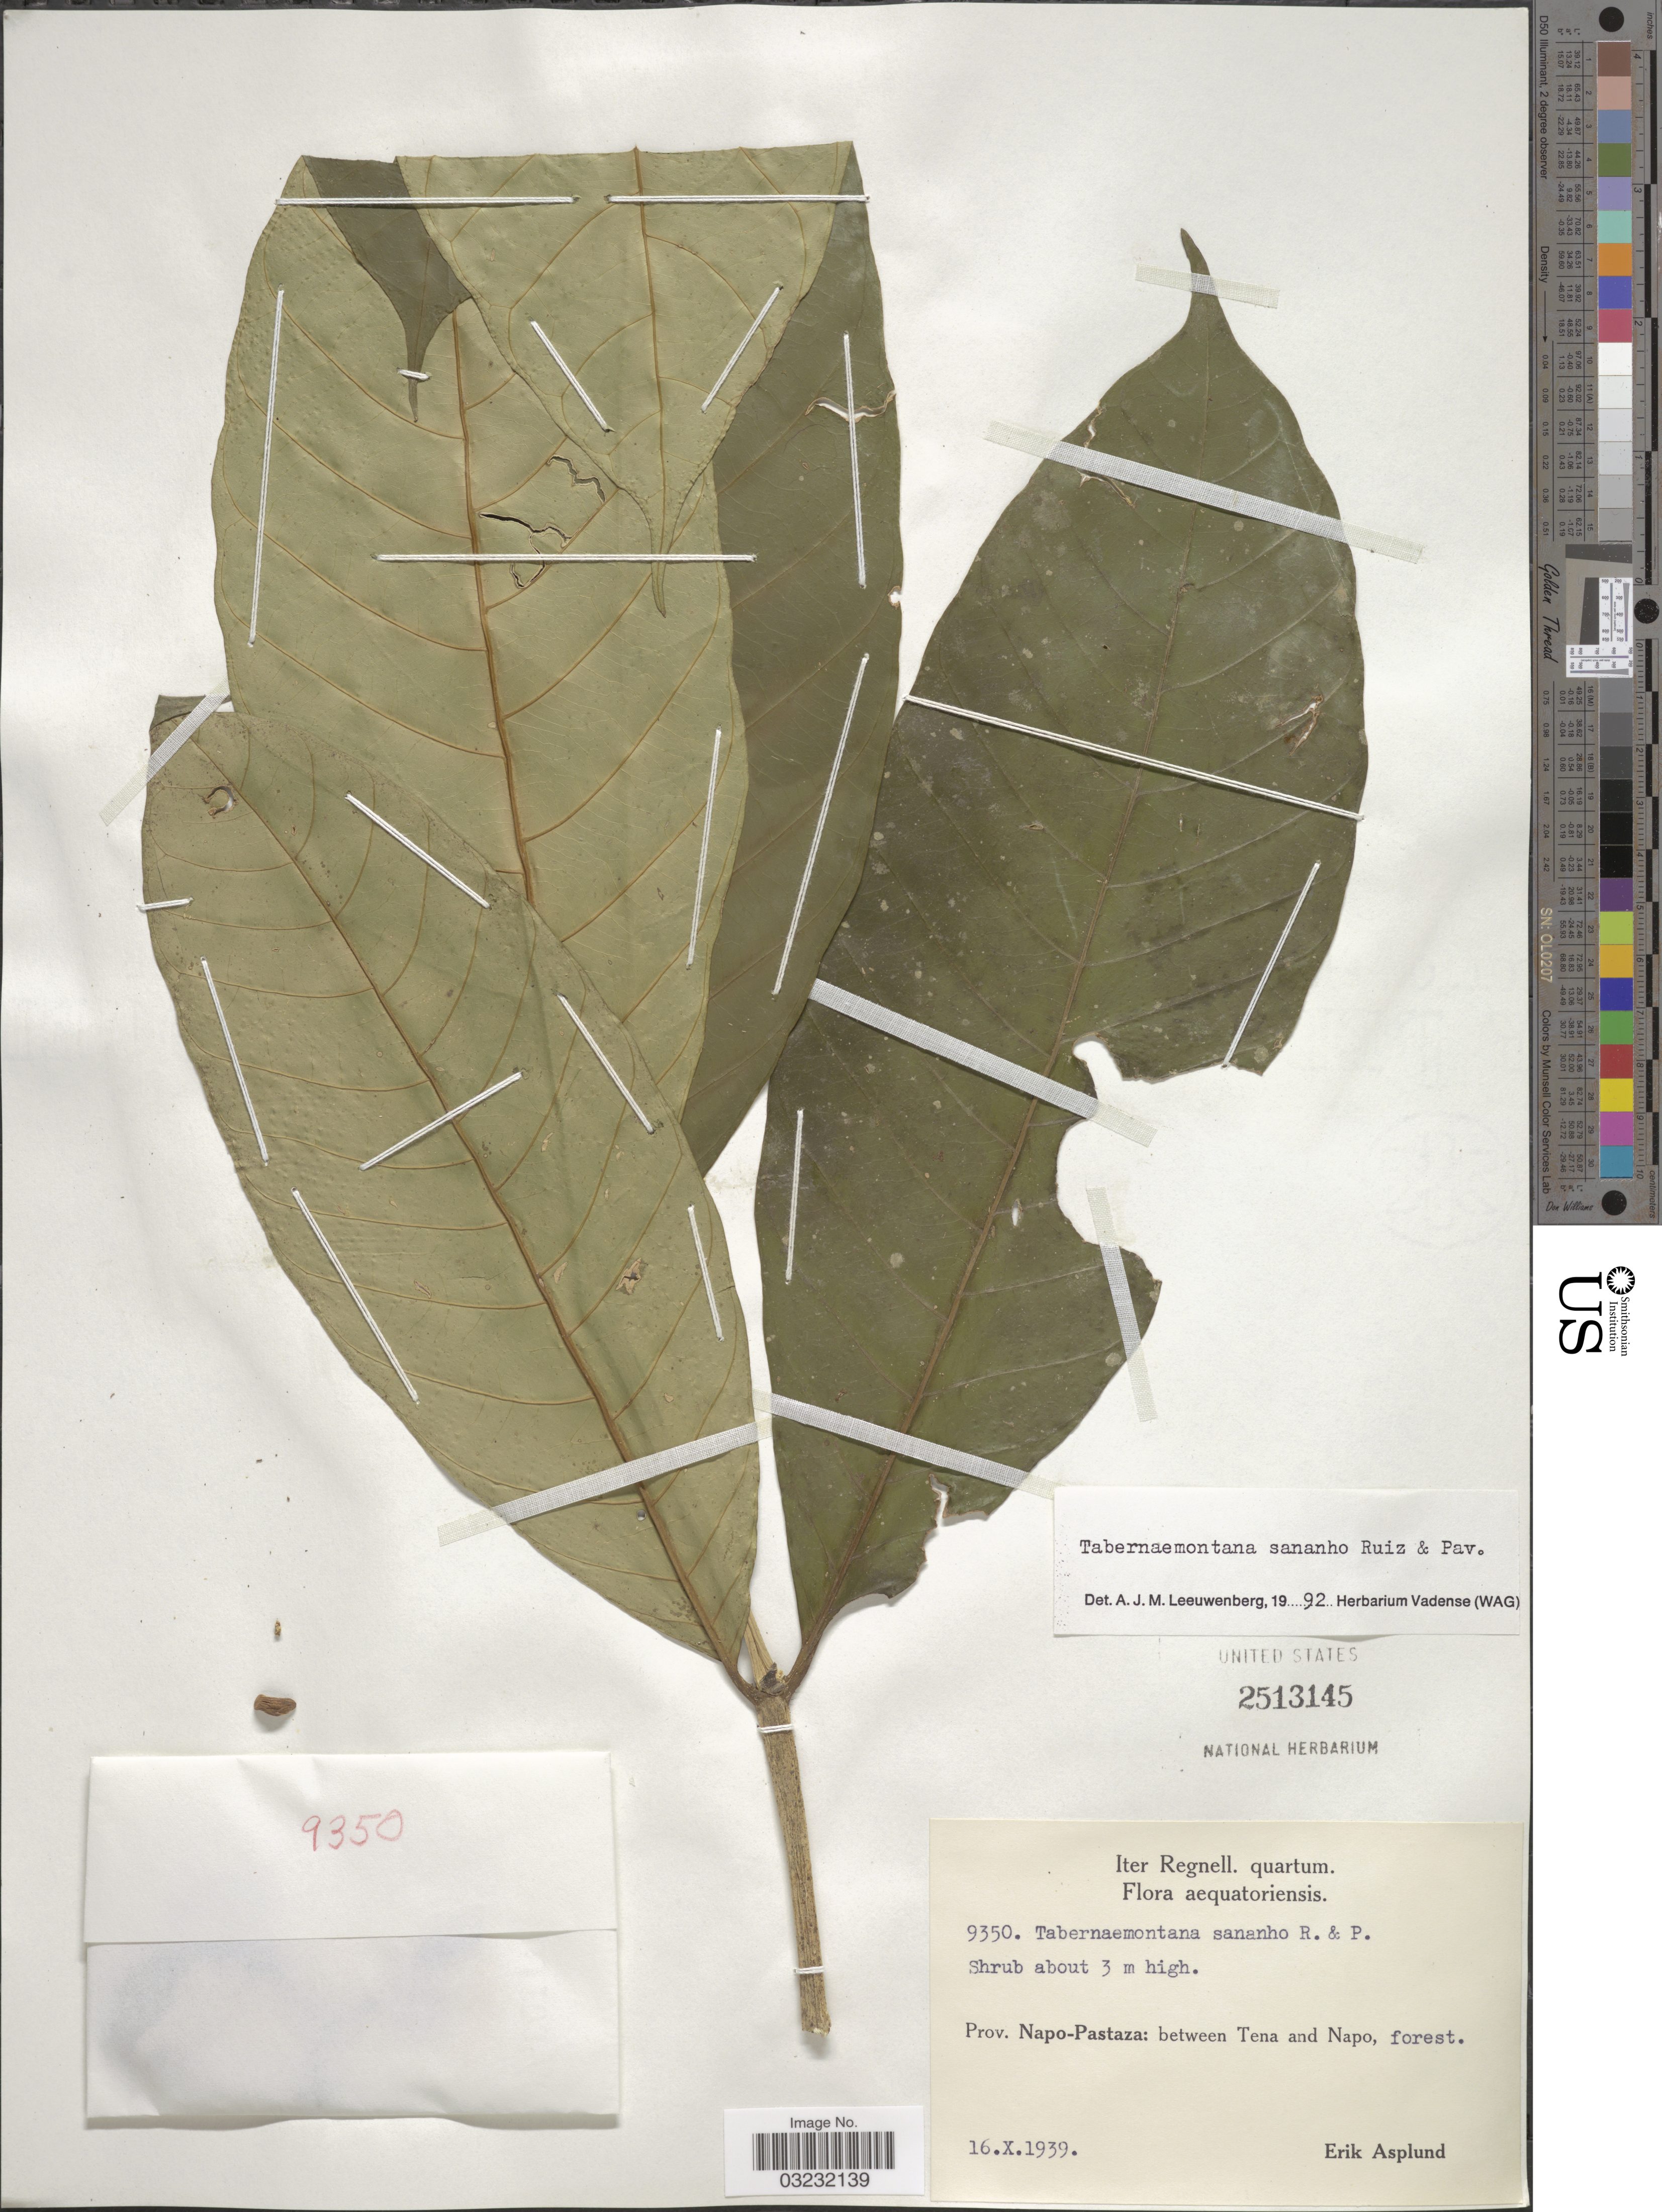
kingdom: Plantae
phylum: Tracheophyta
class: Magnoliopsida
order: Gentianales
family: Apocynaceae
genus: Tabernaemontana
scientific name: Tabernaemontana sananho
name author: Ruiz & Pav.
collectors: E. Asplund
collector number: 9350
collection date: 1939-10-16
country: Ecuador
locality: Prov. Napo-Pastaza: between Tena and Napo.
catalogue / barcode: US 2513145